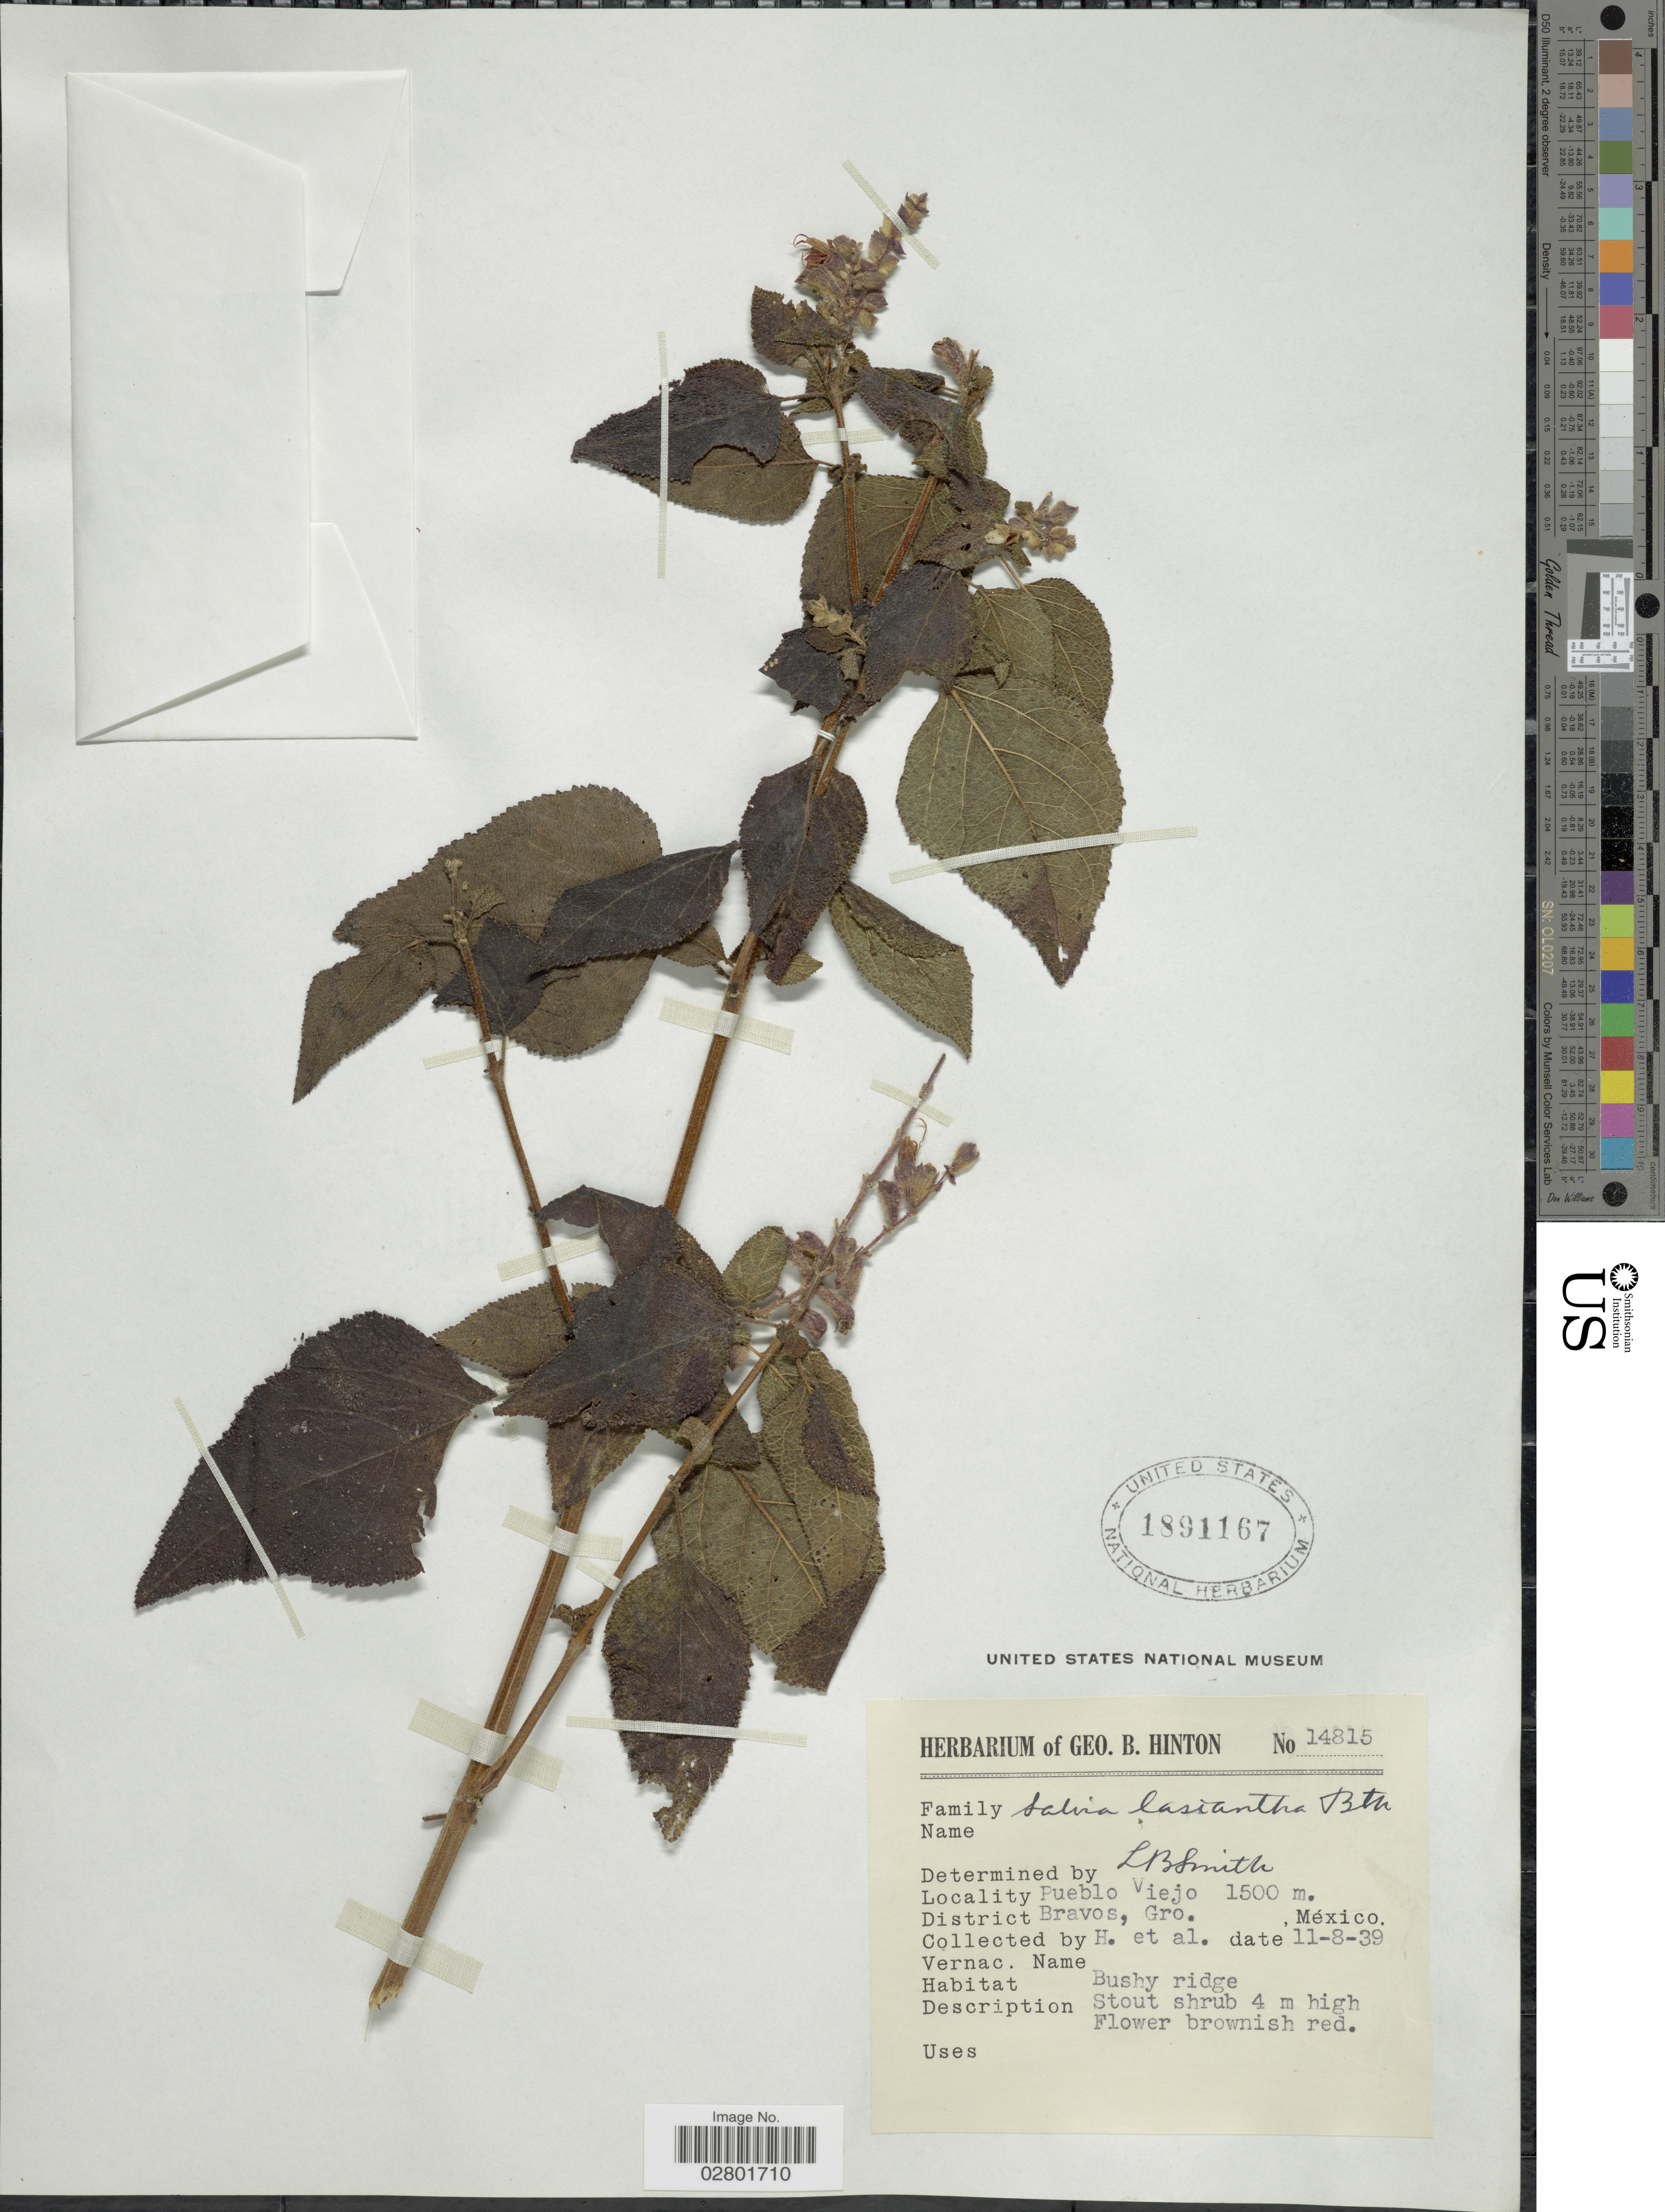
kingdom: Plantae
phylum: Tracheophyta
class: Magnoliopsida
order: Lamiales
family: Lamiaceae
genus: Salvia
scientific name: Salvia lasiantha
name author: Benth.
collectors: G. B. Hinton & et al.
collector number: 14815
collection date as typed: Transcribed d/m/y: 11/8/39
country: Mexico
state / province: Guerrero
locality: Pueblo Viejo, District Bravos.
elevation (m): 1500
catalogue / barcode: US 1891167